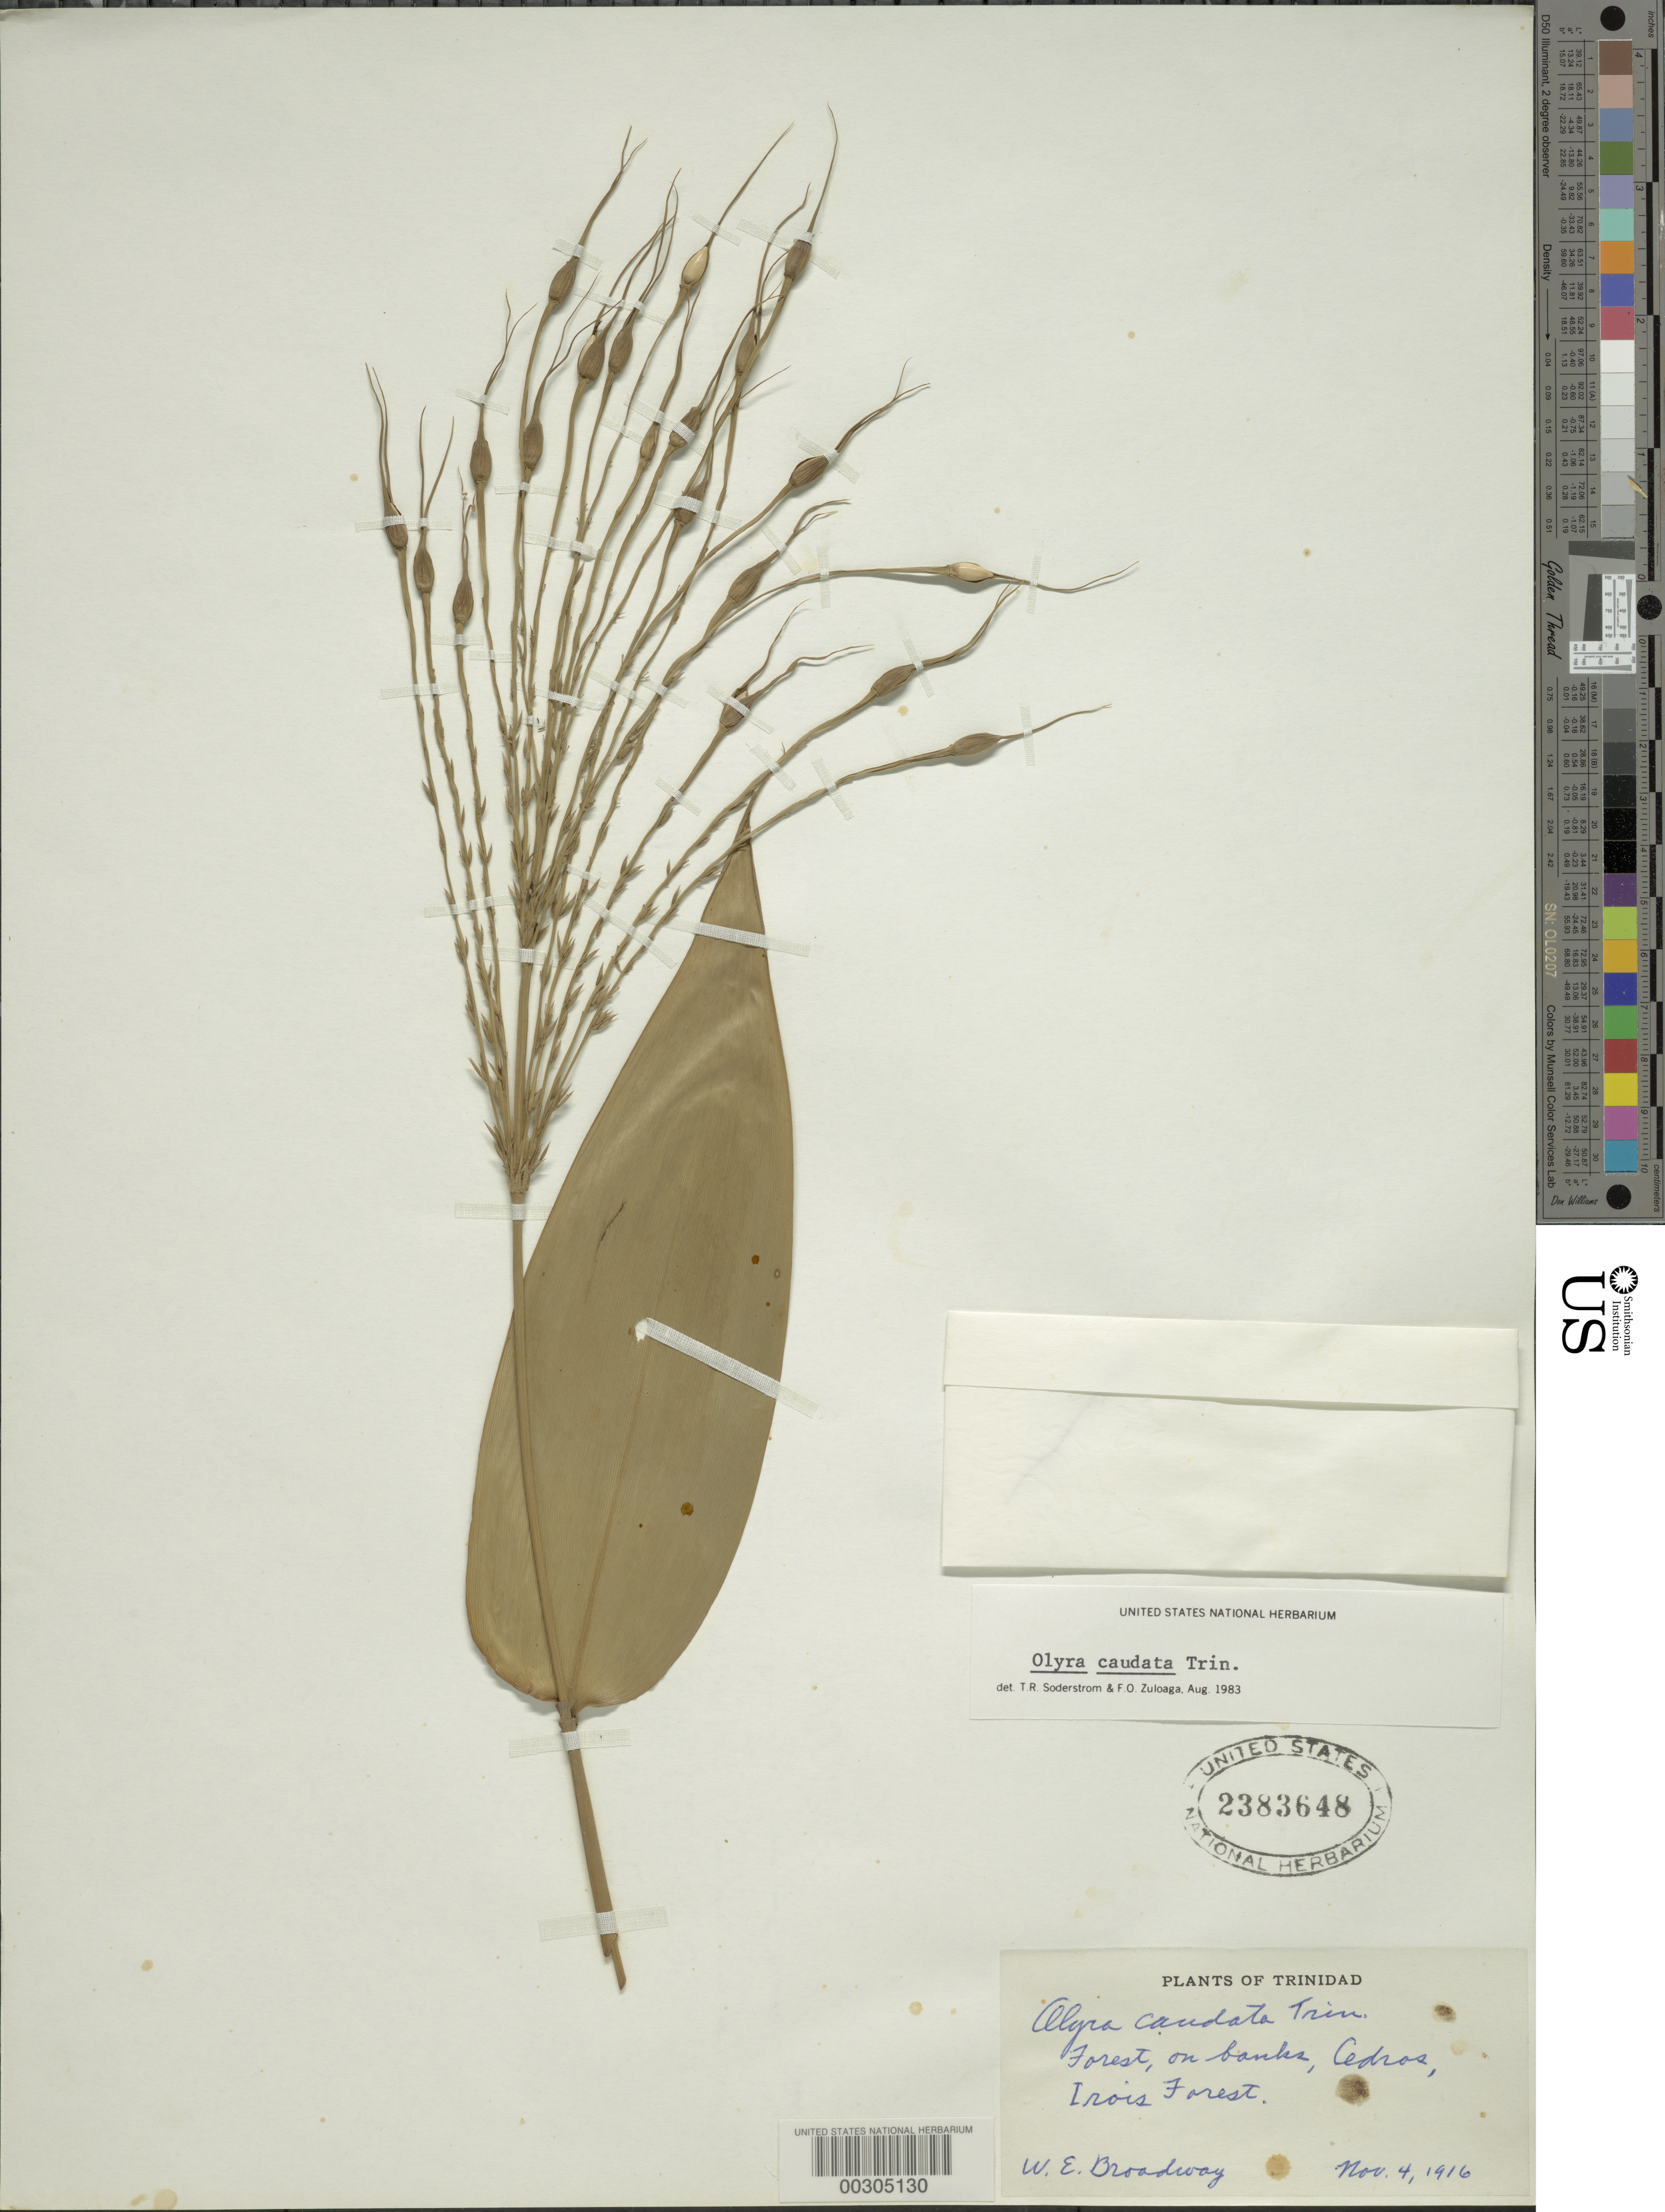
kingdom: Plantae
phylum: Tracheophyta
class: Liliopsida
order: Poales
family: Poaceae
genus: Olyra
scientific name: Olyra caudata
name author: Trin.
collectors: W. E. Broadway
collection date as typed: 04 Nov 1916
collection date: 1916-11-04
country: Trinidad and Tobago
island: Trinidad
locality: Cedros, Irois Forest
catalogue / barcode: US 2383648